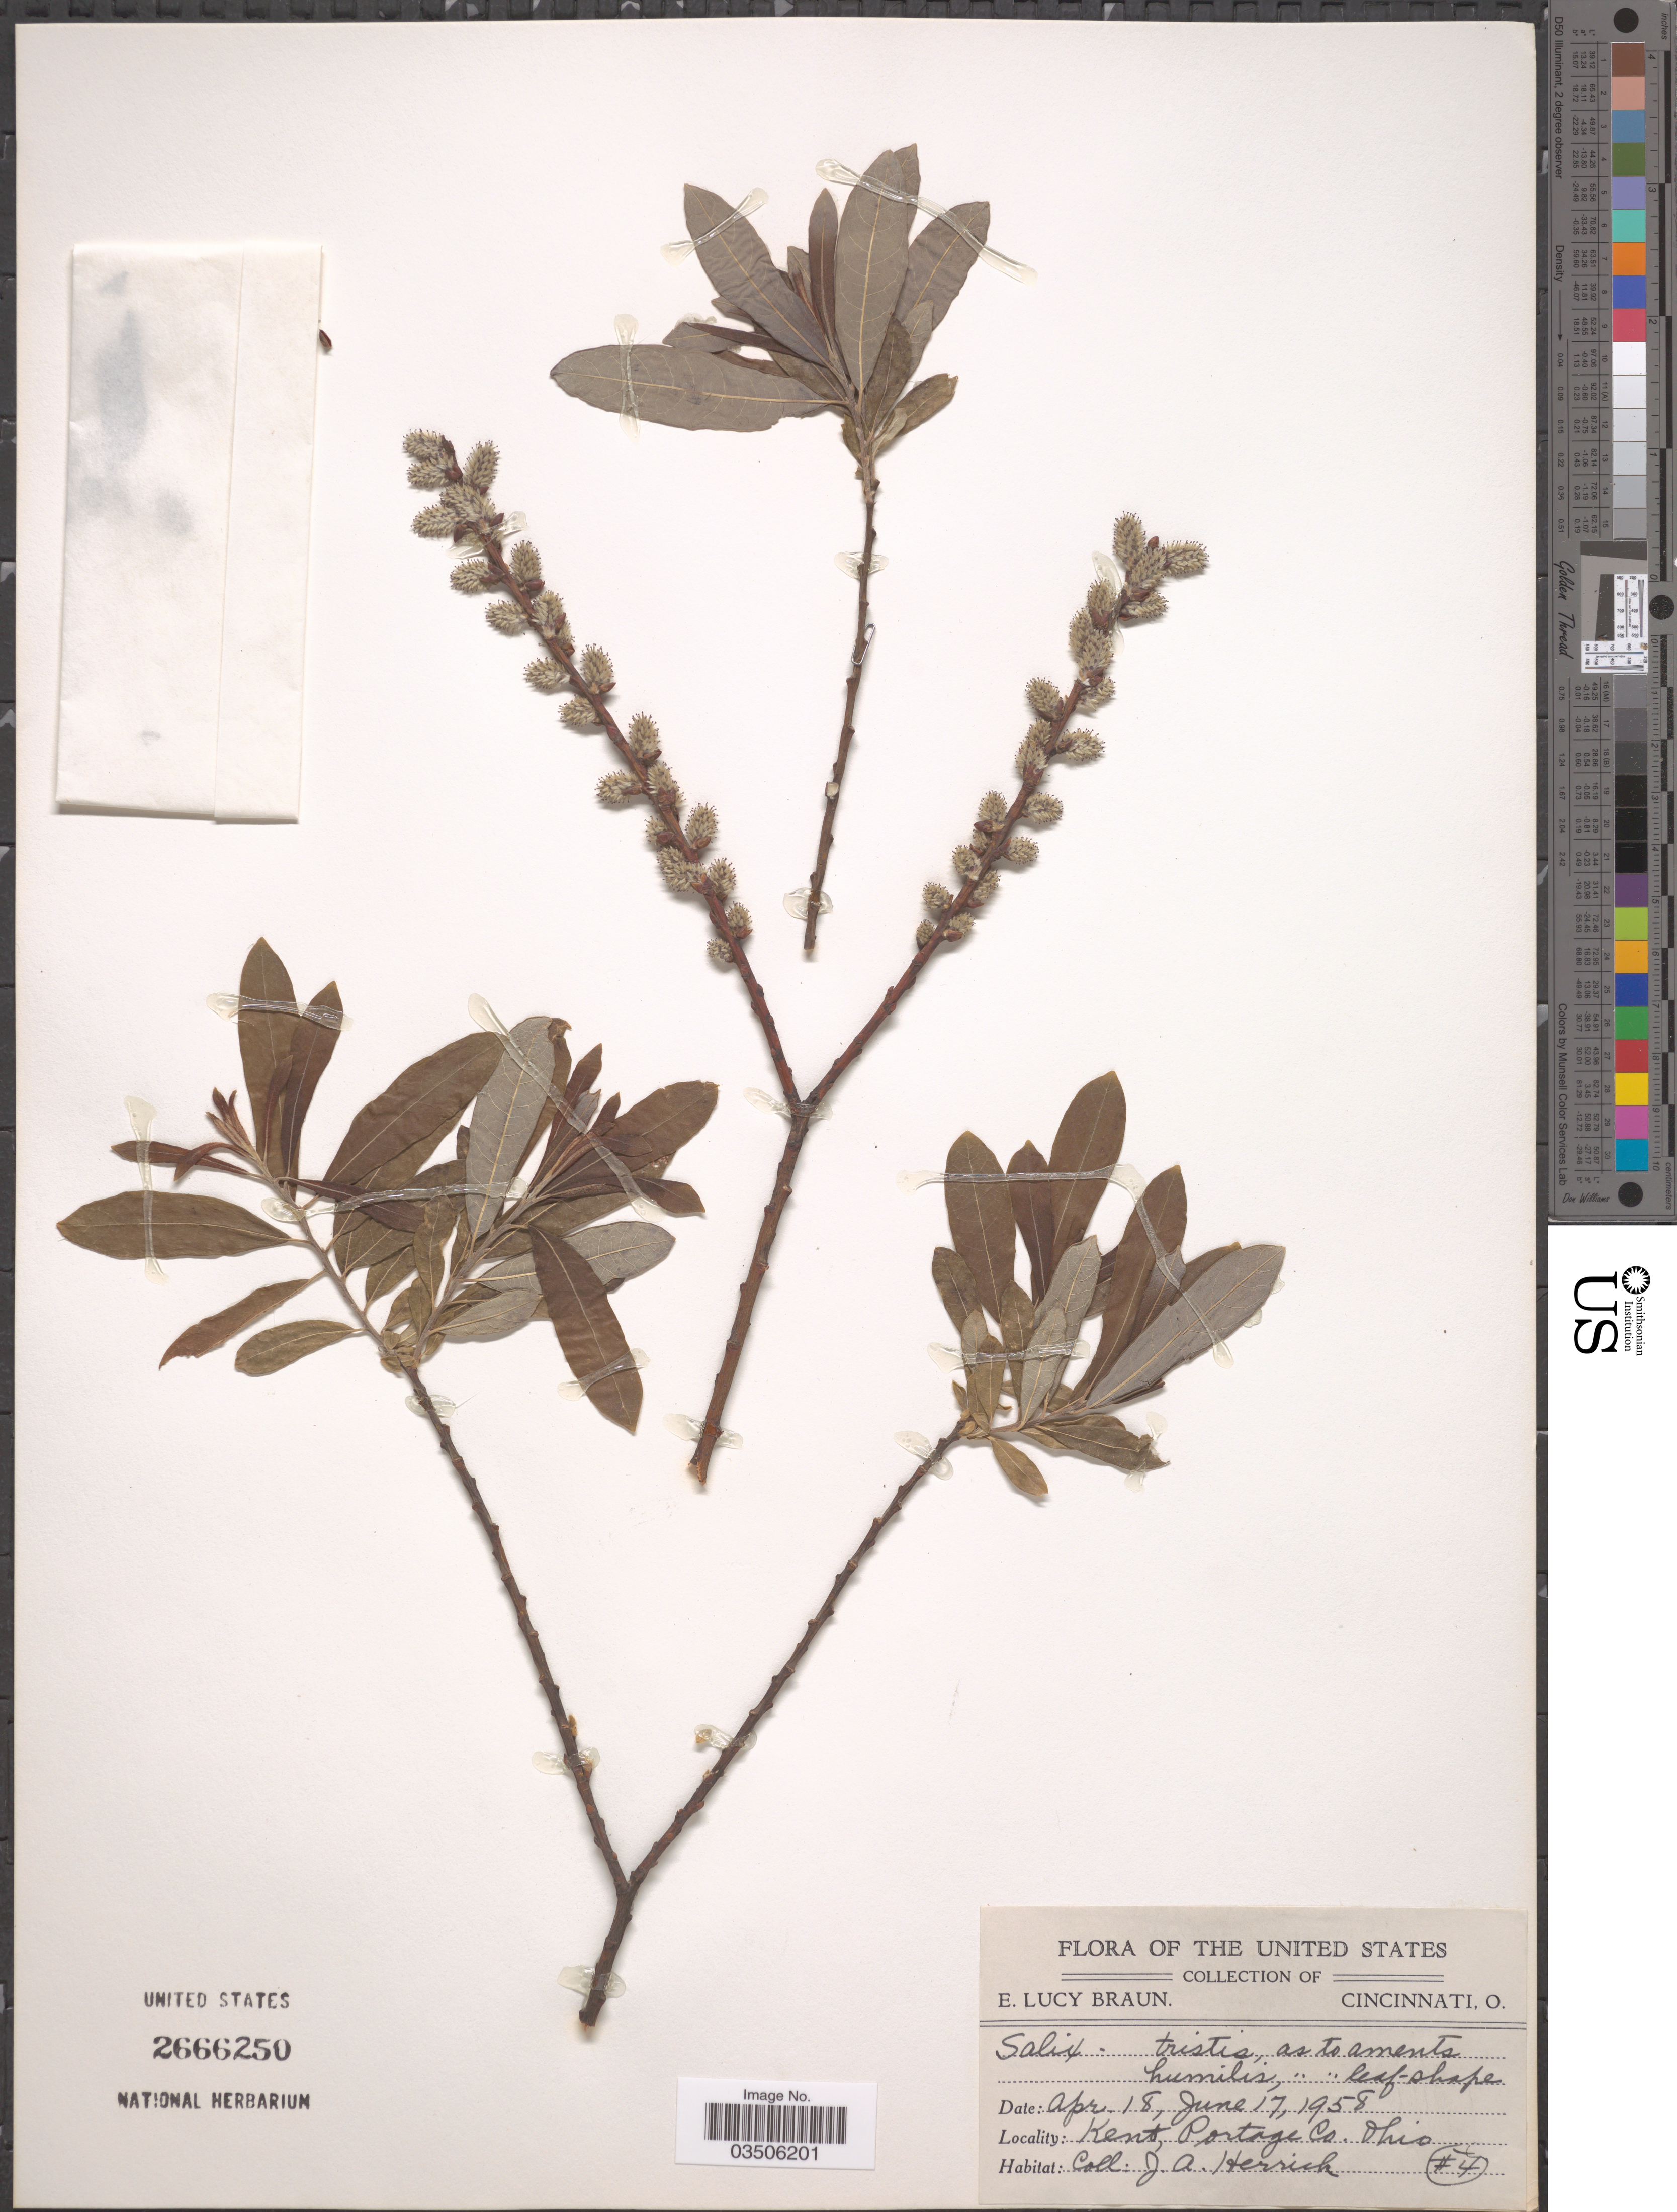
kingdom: Plantae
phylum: Tracheophyta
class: Magnoliopsida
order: Malpighiales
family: Salicaceae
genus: Salix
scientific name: Salix tristis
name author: Aiton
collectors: J. Herrick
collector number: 4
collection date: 1958-04-18/1958-06-17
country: United States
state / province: Ohio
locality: Kent, Portage Co.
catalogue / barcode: US 2666250